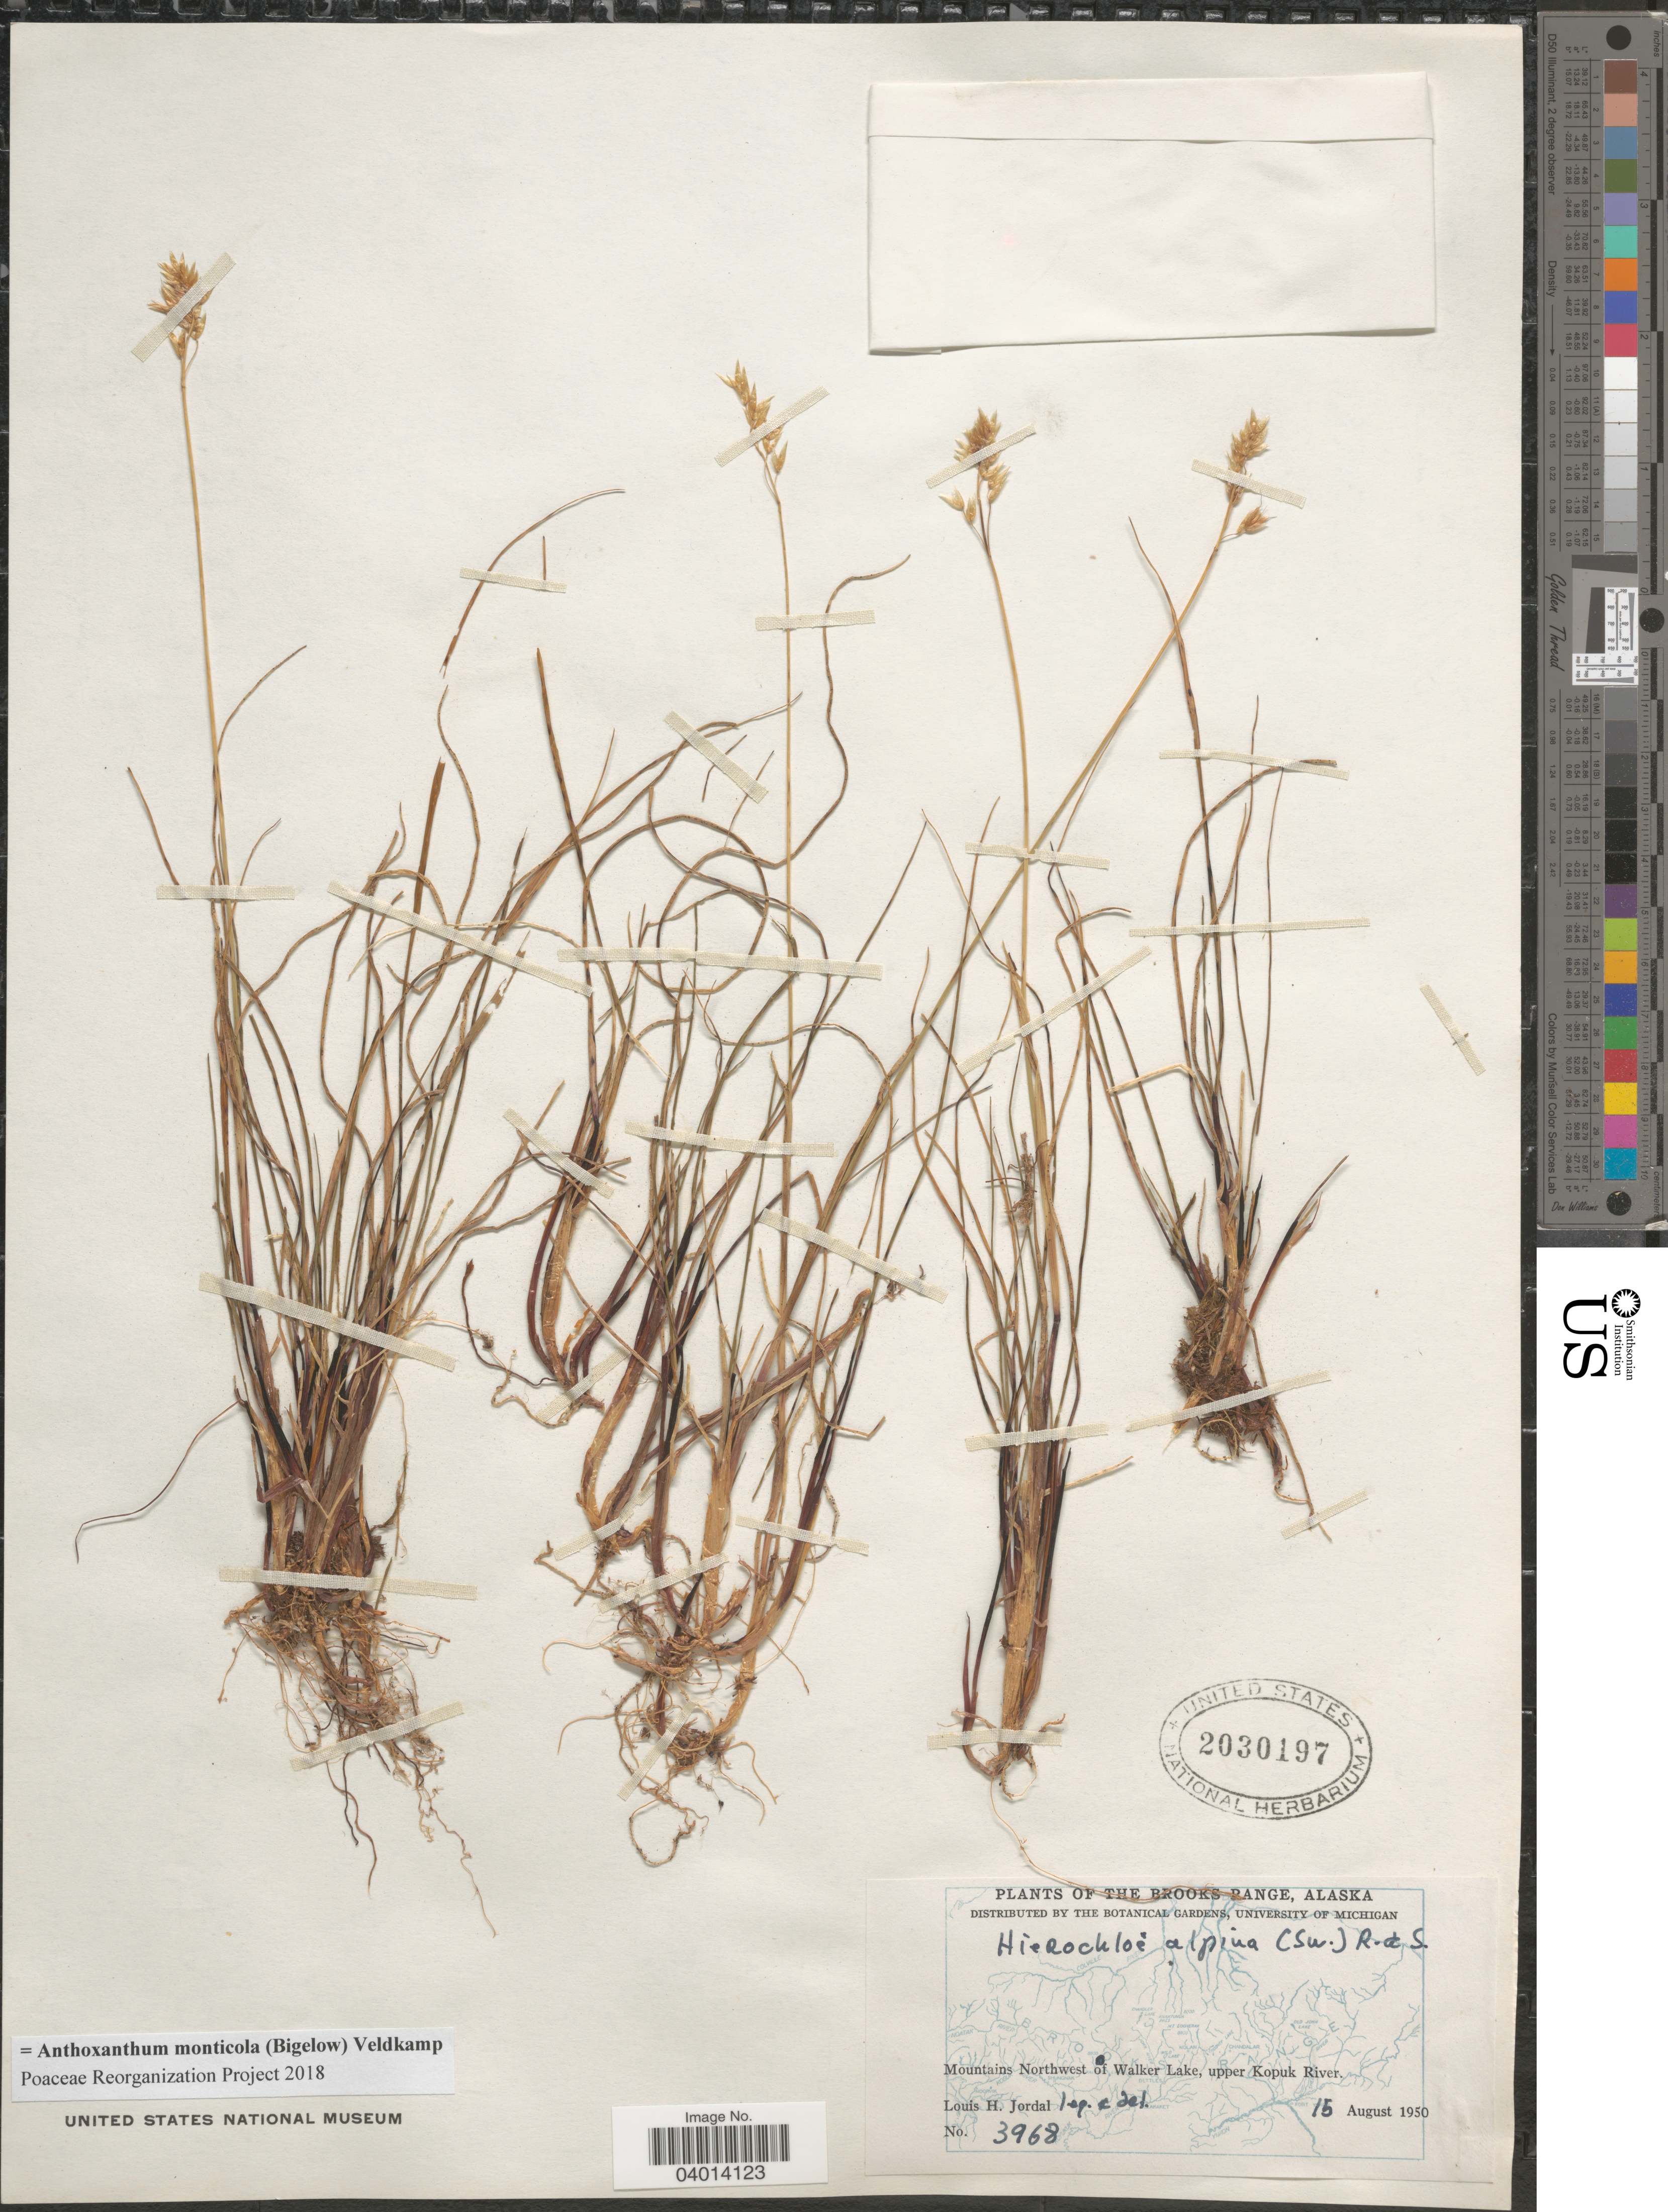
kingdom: Plantae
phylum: Tracheophyta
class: Liliopsida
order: Poales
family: Poaceae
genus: Anthoxanthum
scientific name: Anthoxanthum monticola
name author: (Bigelow) Veldkamp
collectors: L. Jordal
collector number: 3968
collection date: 1950-08-15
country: United States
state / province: Alaska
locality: The Brooks Range. Mountains Northwest of Walker Lake, upper Kopuk River.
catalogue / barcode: US 2030197